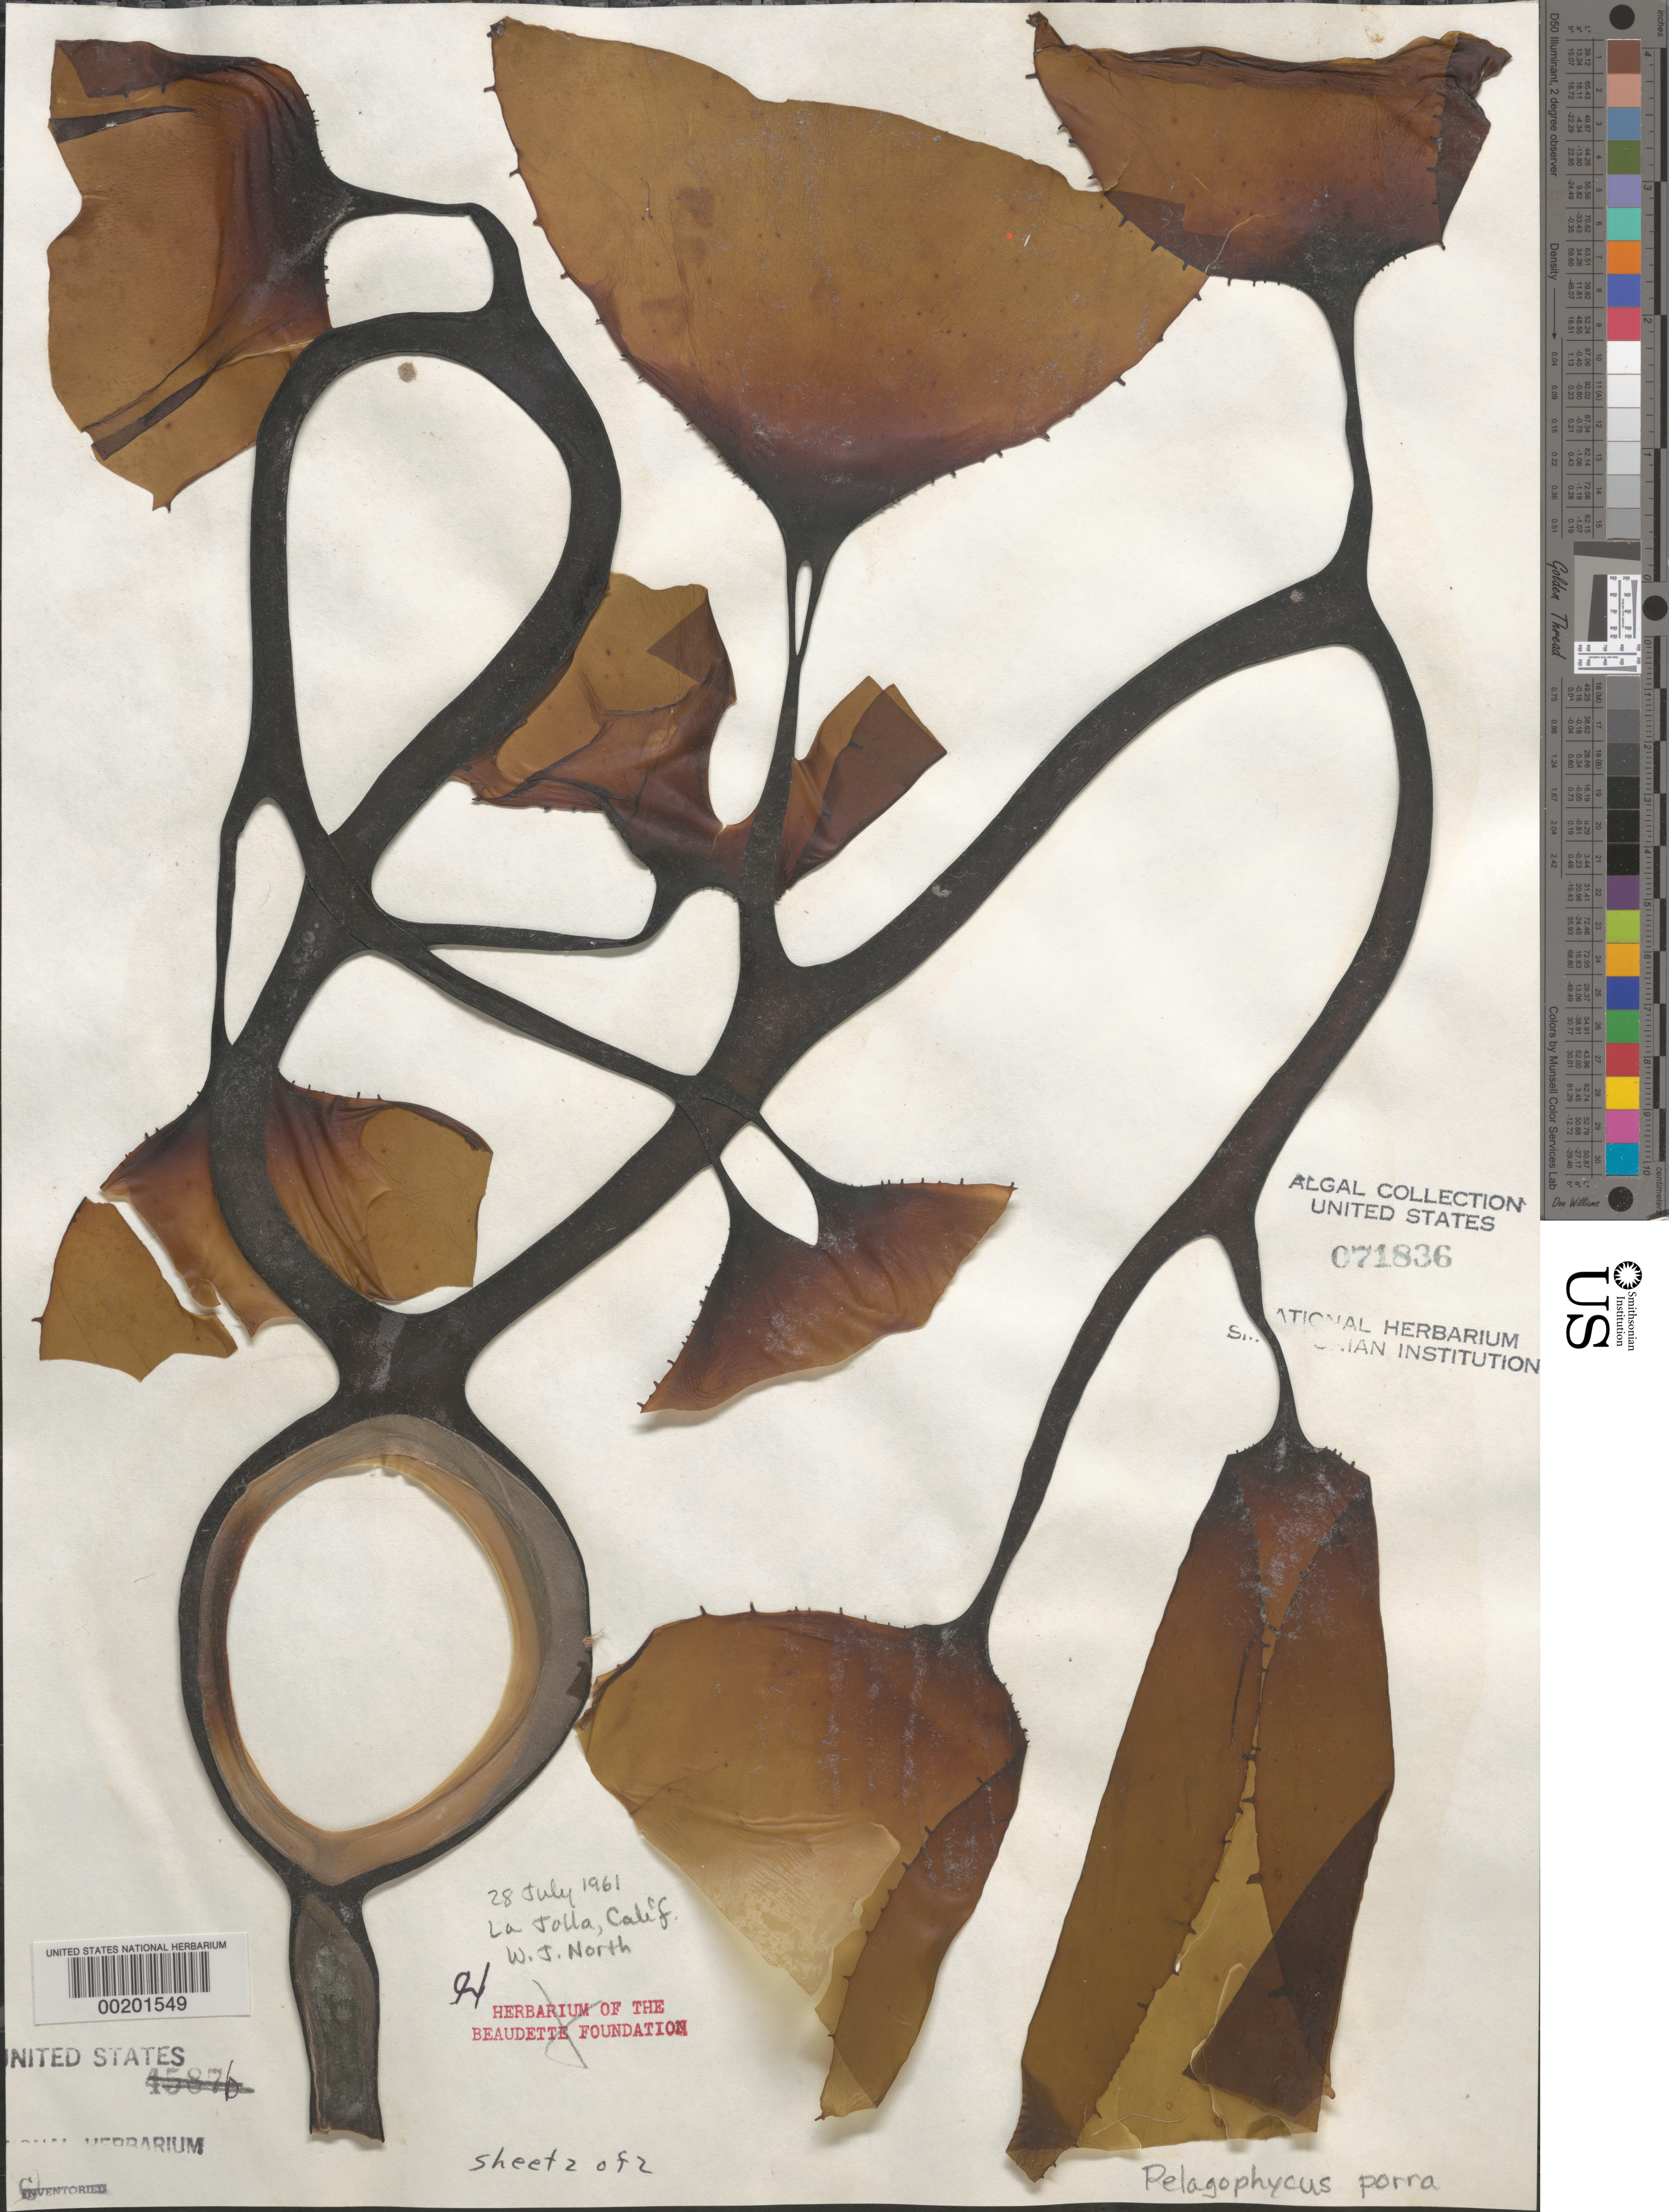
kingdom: Chromista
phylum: Ochrophyta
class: Phaeophyceae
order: Laminariales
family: Laminariaceae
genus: Pelagophycus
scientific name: Pelagophycus porra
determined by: Dawson, E. Y.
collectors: W. North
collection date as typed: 28 Jul 1961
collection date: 1961-07-28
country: United States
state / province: California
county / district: San Diego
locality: La Jolla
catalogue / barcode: US 71836